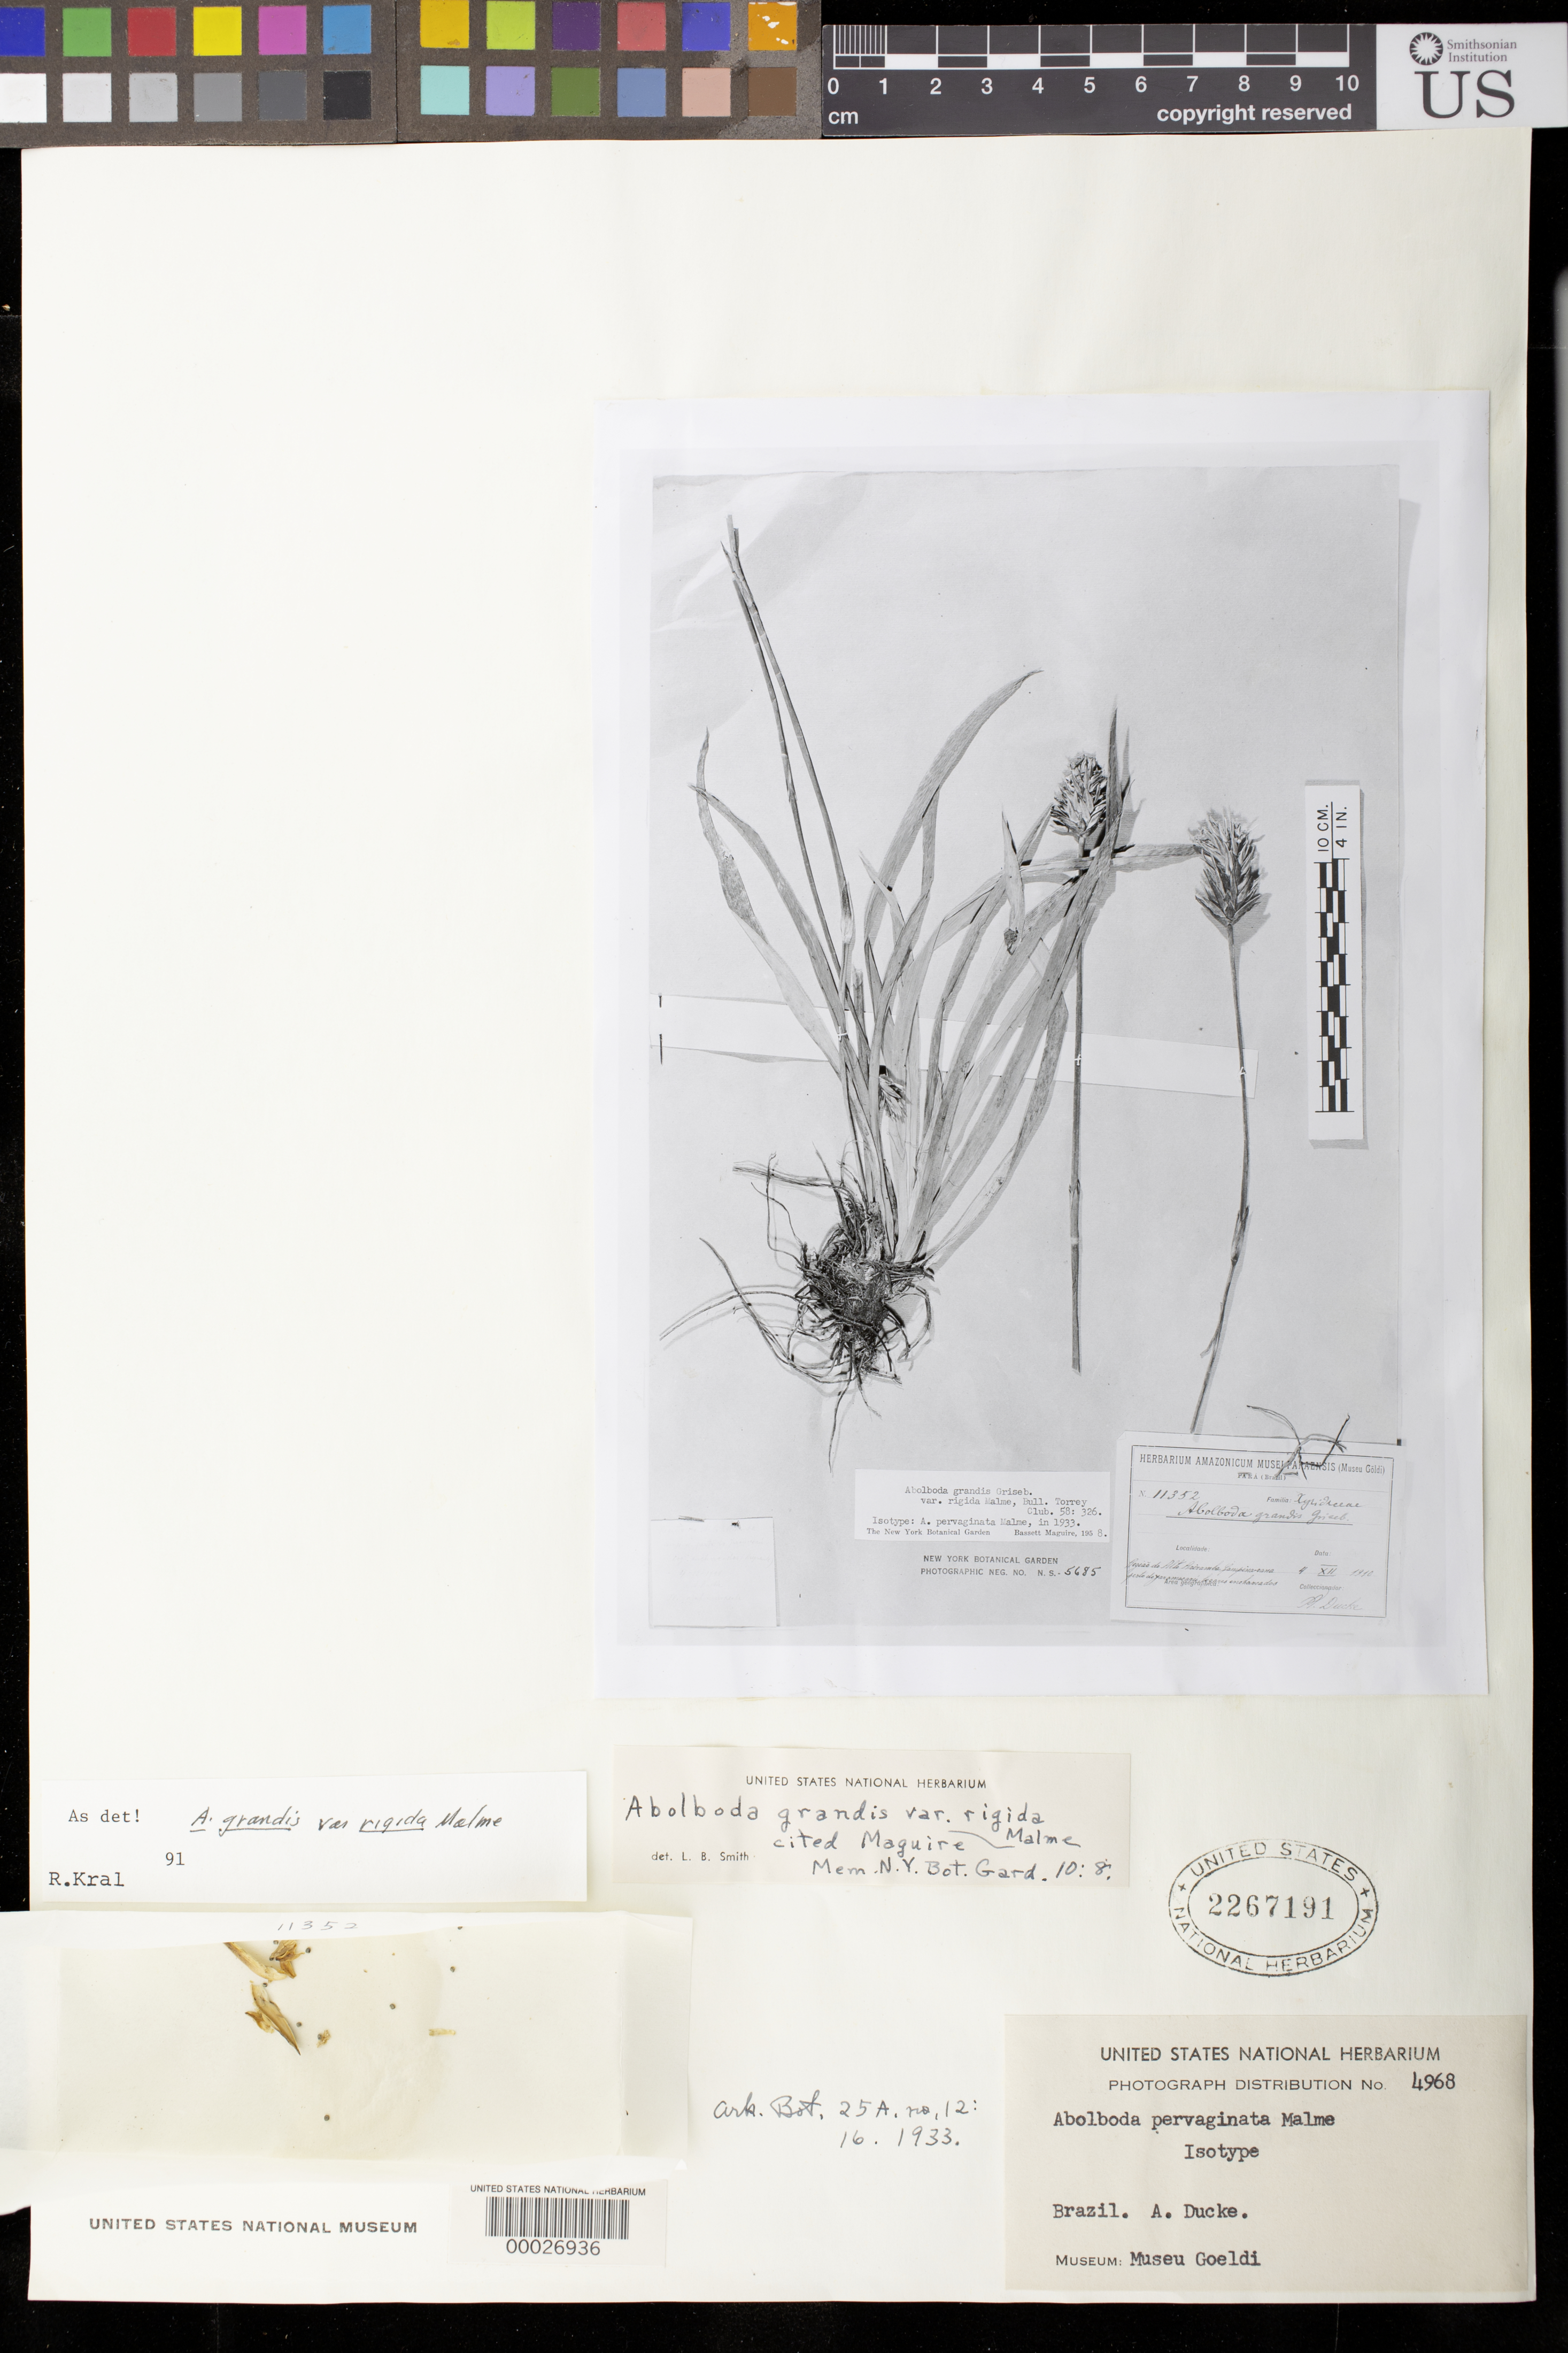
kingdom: Plantae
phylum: Tracheophyta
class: Liliopsida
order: Poales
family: Xyridaceae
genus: Abolboda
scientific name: Abolboda pervaginata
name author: Malme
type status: Isotype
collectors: A. Ducke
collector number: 11352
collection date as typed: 04 Dec 1910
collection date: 1910-12-04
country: Brazil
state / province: Pará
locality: Alto Ariraimba.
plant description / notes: Photograph and fragmentary material of type specimen ex herb. Museu Goeldi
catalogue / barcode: US 2267191